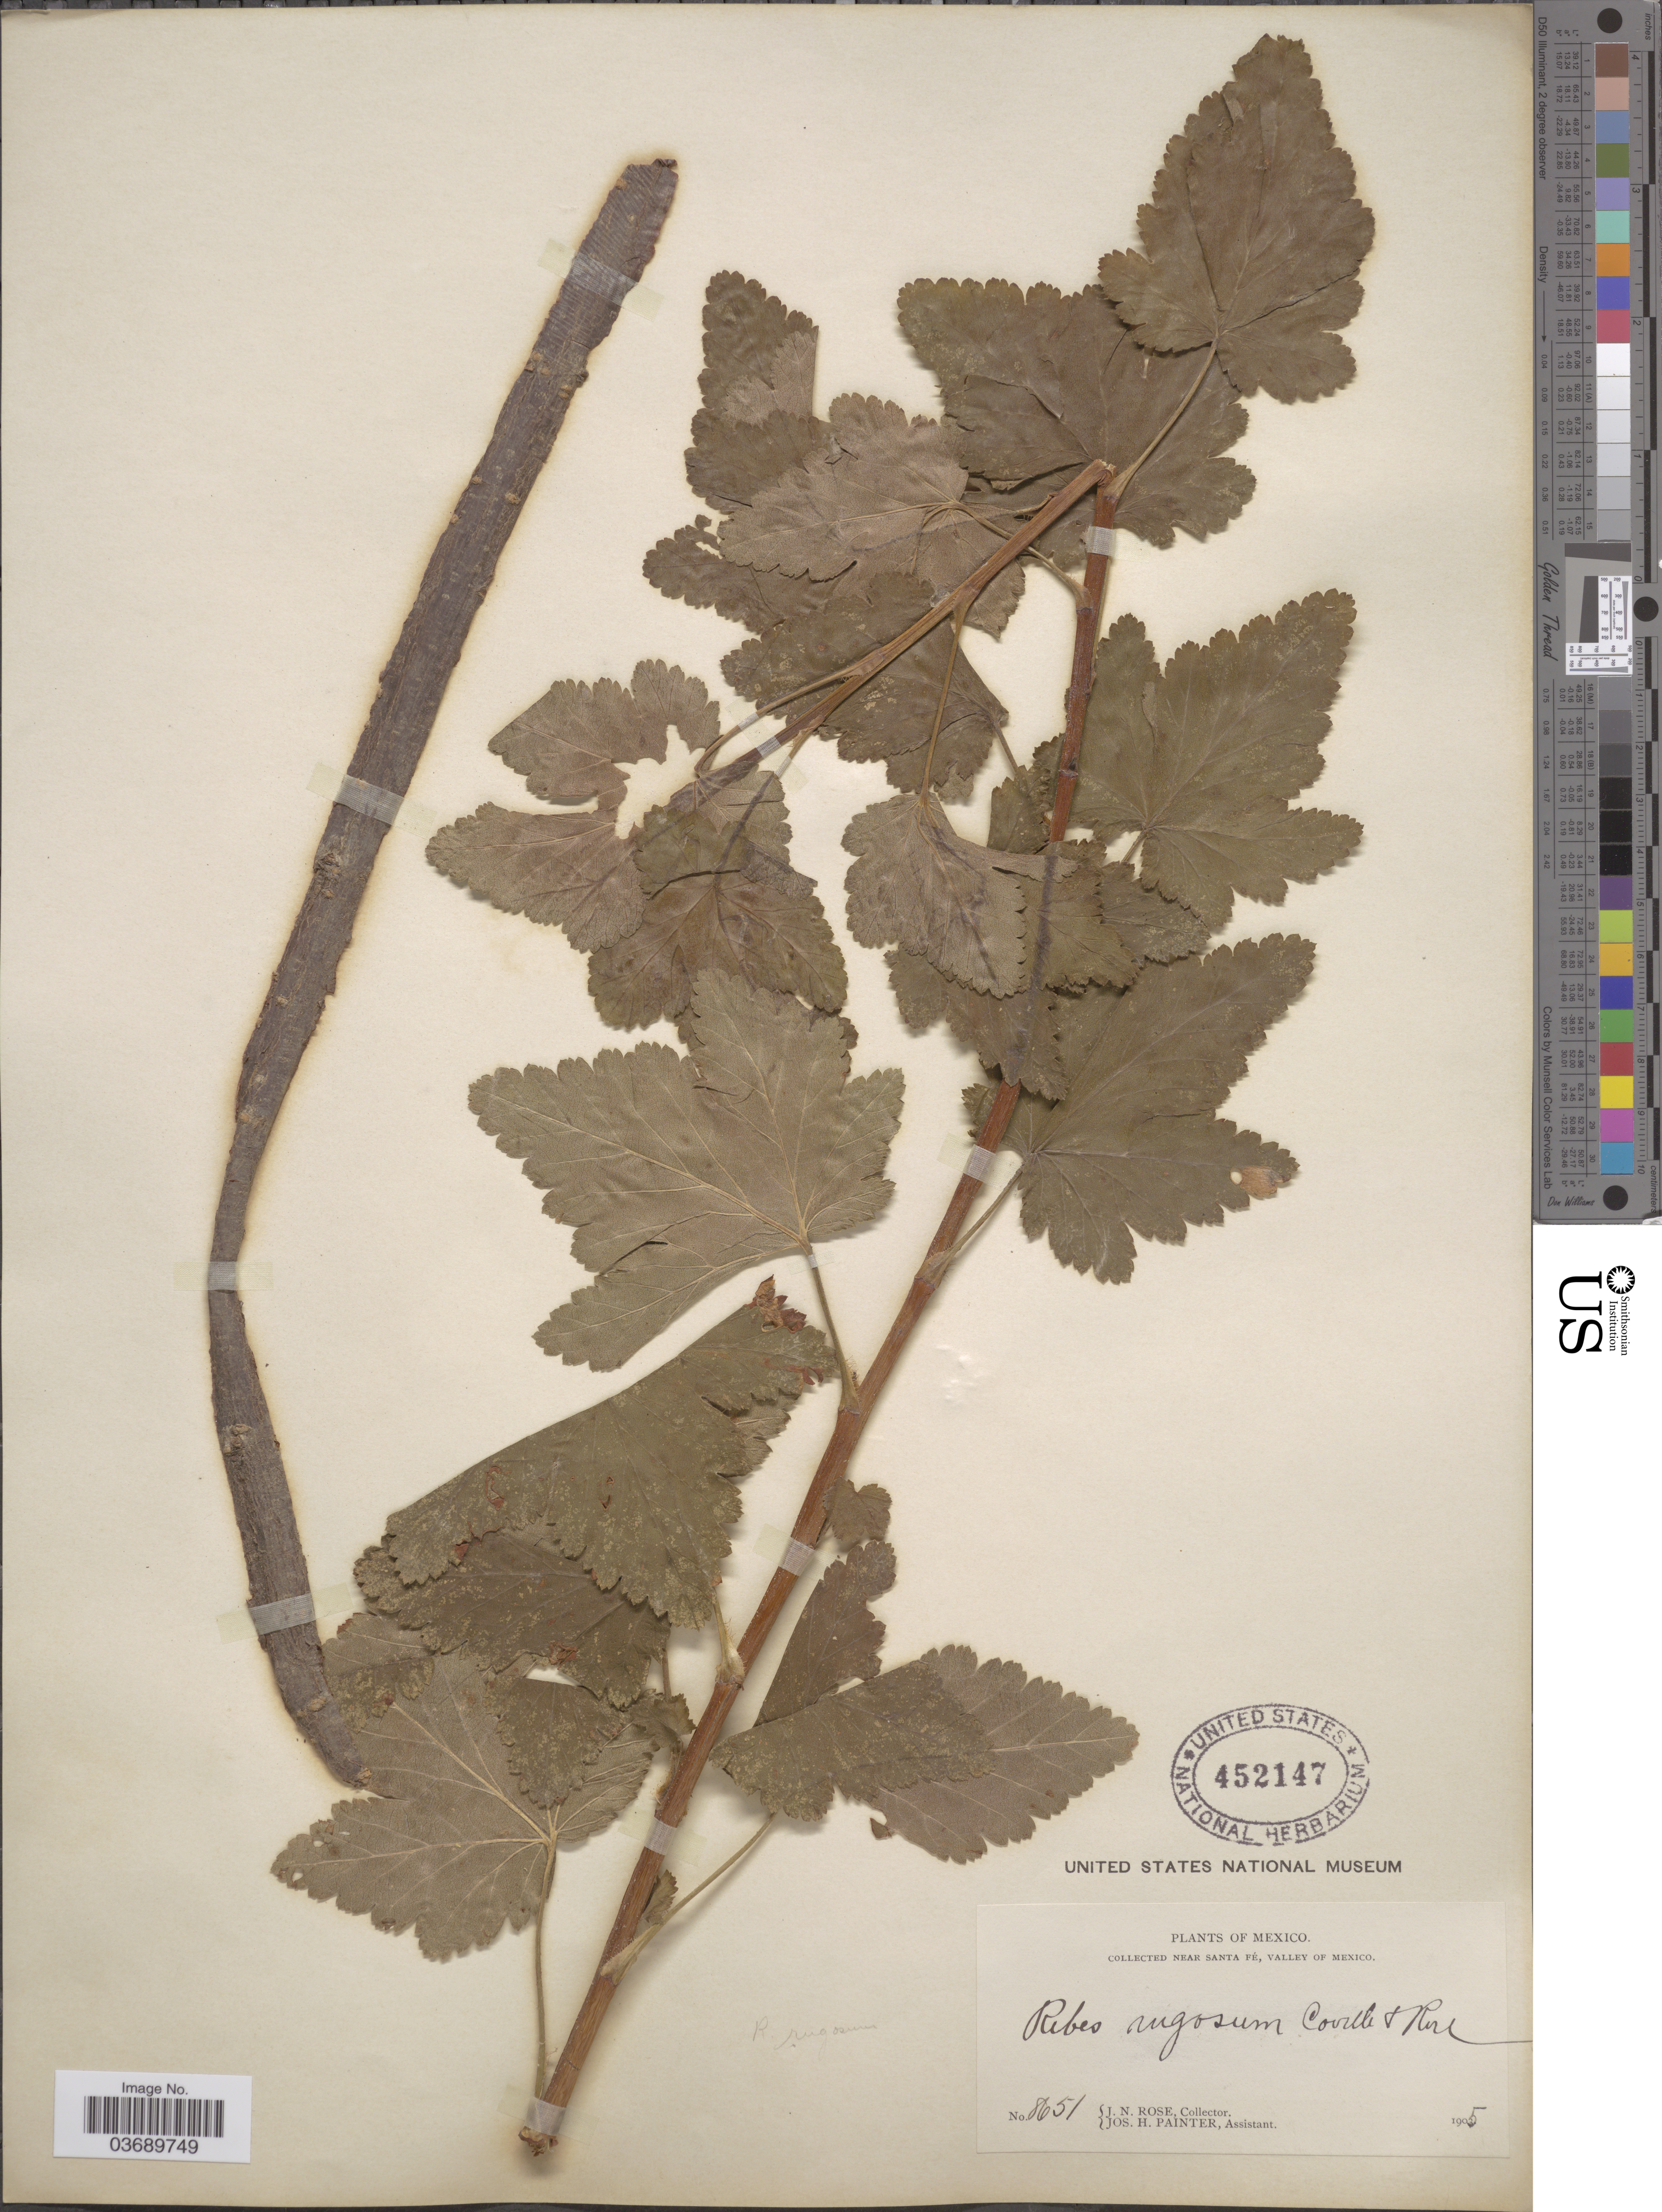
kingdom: Plantae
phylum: Tracheophyta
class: Magnoliopsida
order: Saxifragales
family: Grossulariaceae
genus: Ribes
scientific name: Ribes rugosum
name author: Coville & Rose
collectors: J. N. Rose & J. H. Painter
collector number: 8651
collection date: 1905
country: Mexico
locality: Near Santa Fé, Valley of Mexico.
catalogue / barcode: US 452147